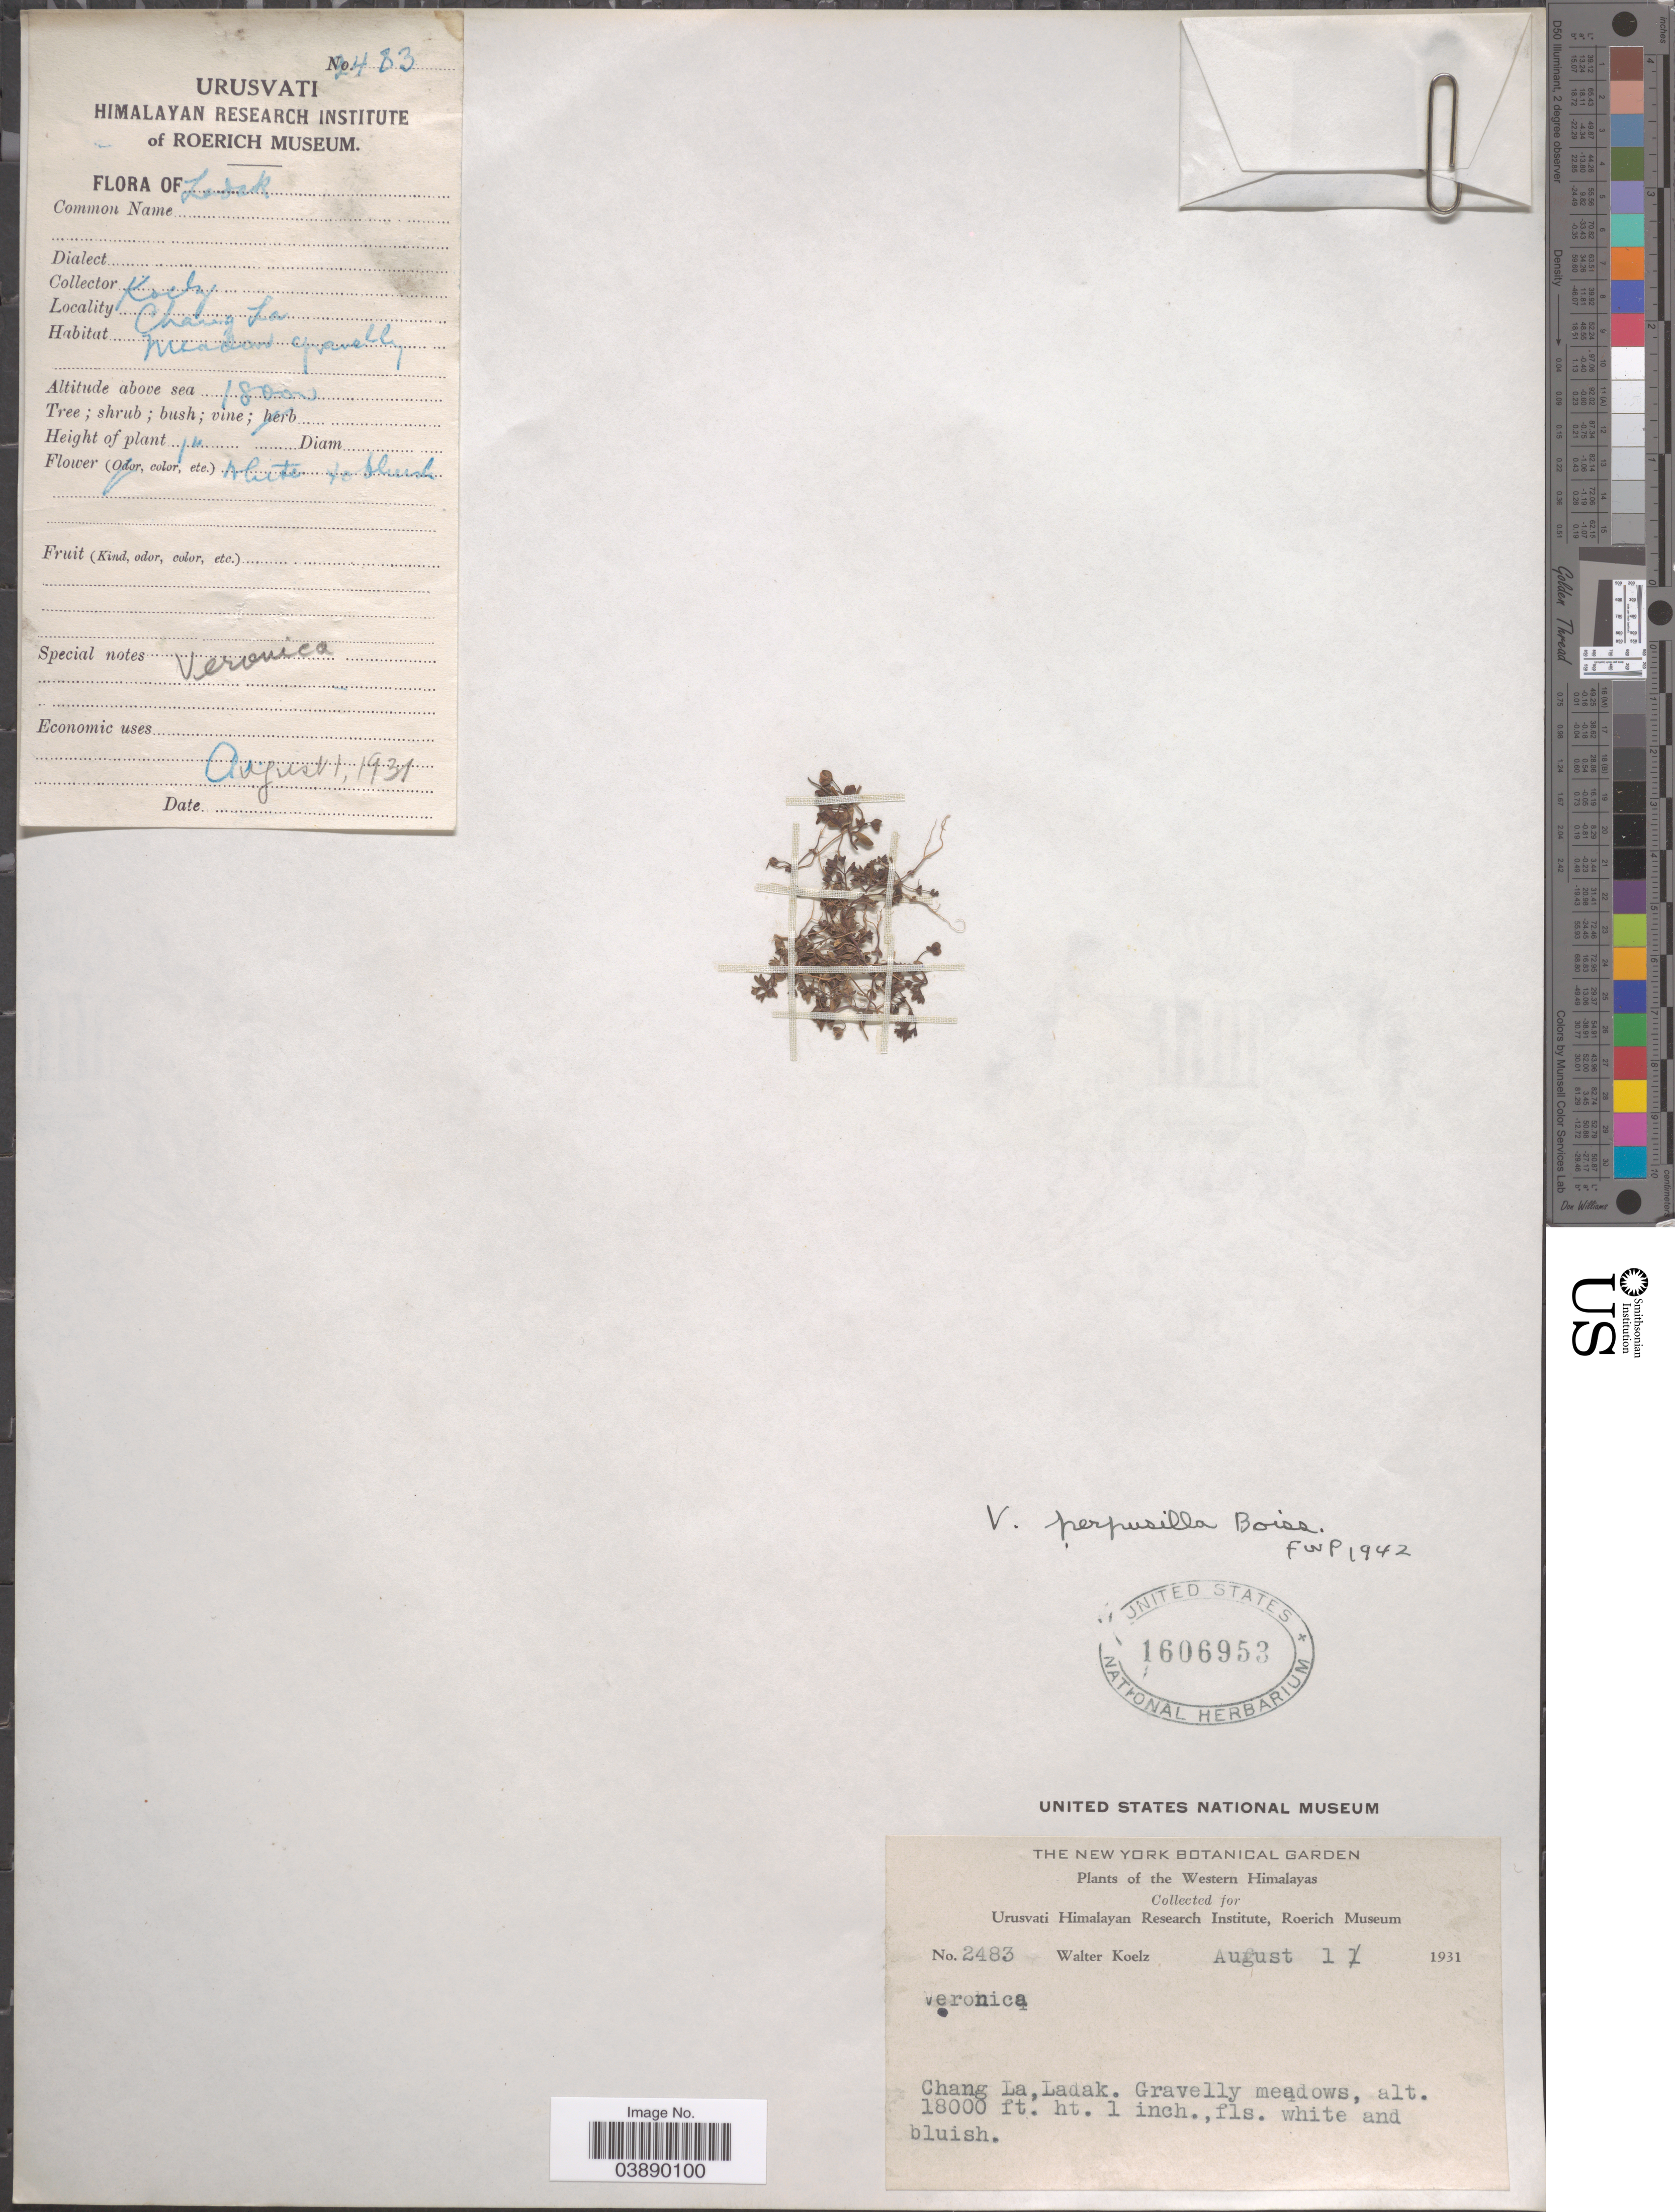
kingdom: Plantae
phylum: Tracheophyta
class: Magnoliopsida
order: Lamiales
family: Plantaginaceae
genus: Veronica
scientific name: Veronica hispidula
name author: Boiss. & A. Huet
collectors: W. N. Koelz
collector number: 2483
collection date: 1931-08-01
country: India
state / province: Ladakh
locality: Western Himalayas. Chang La, Ladak.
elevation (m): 5486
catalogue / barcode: US 1606953